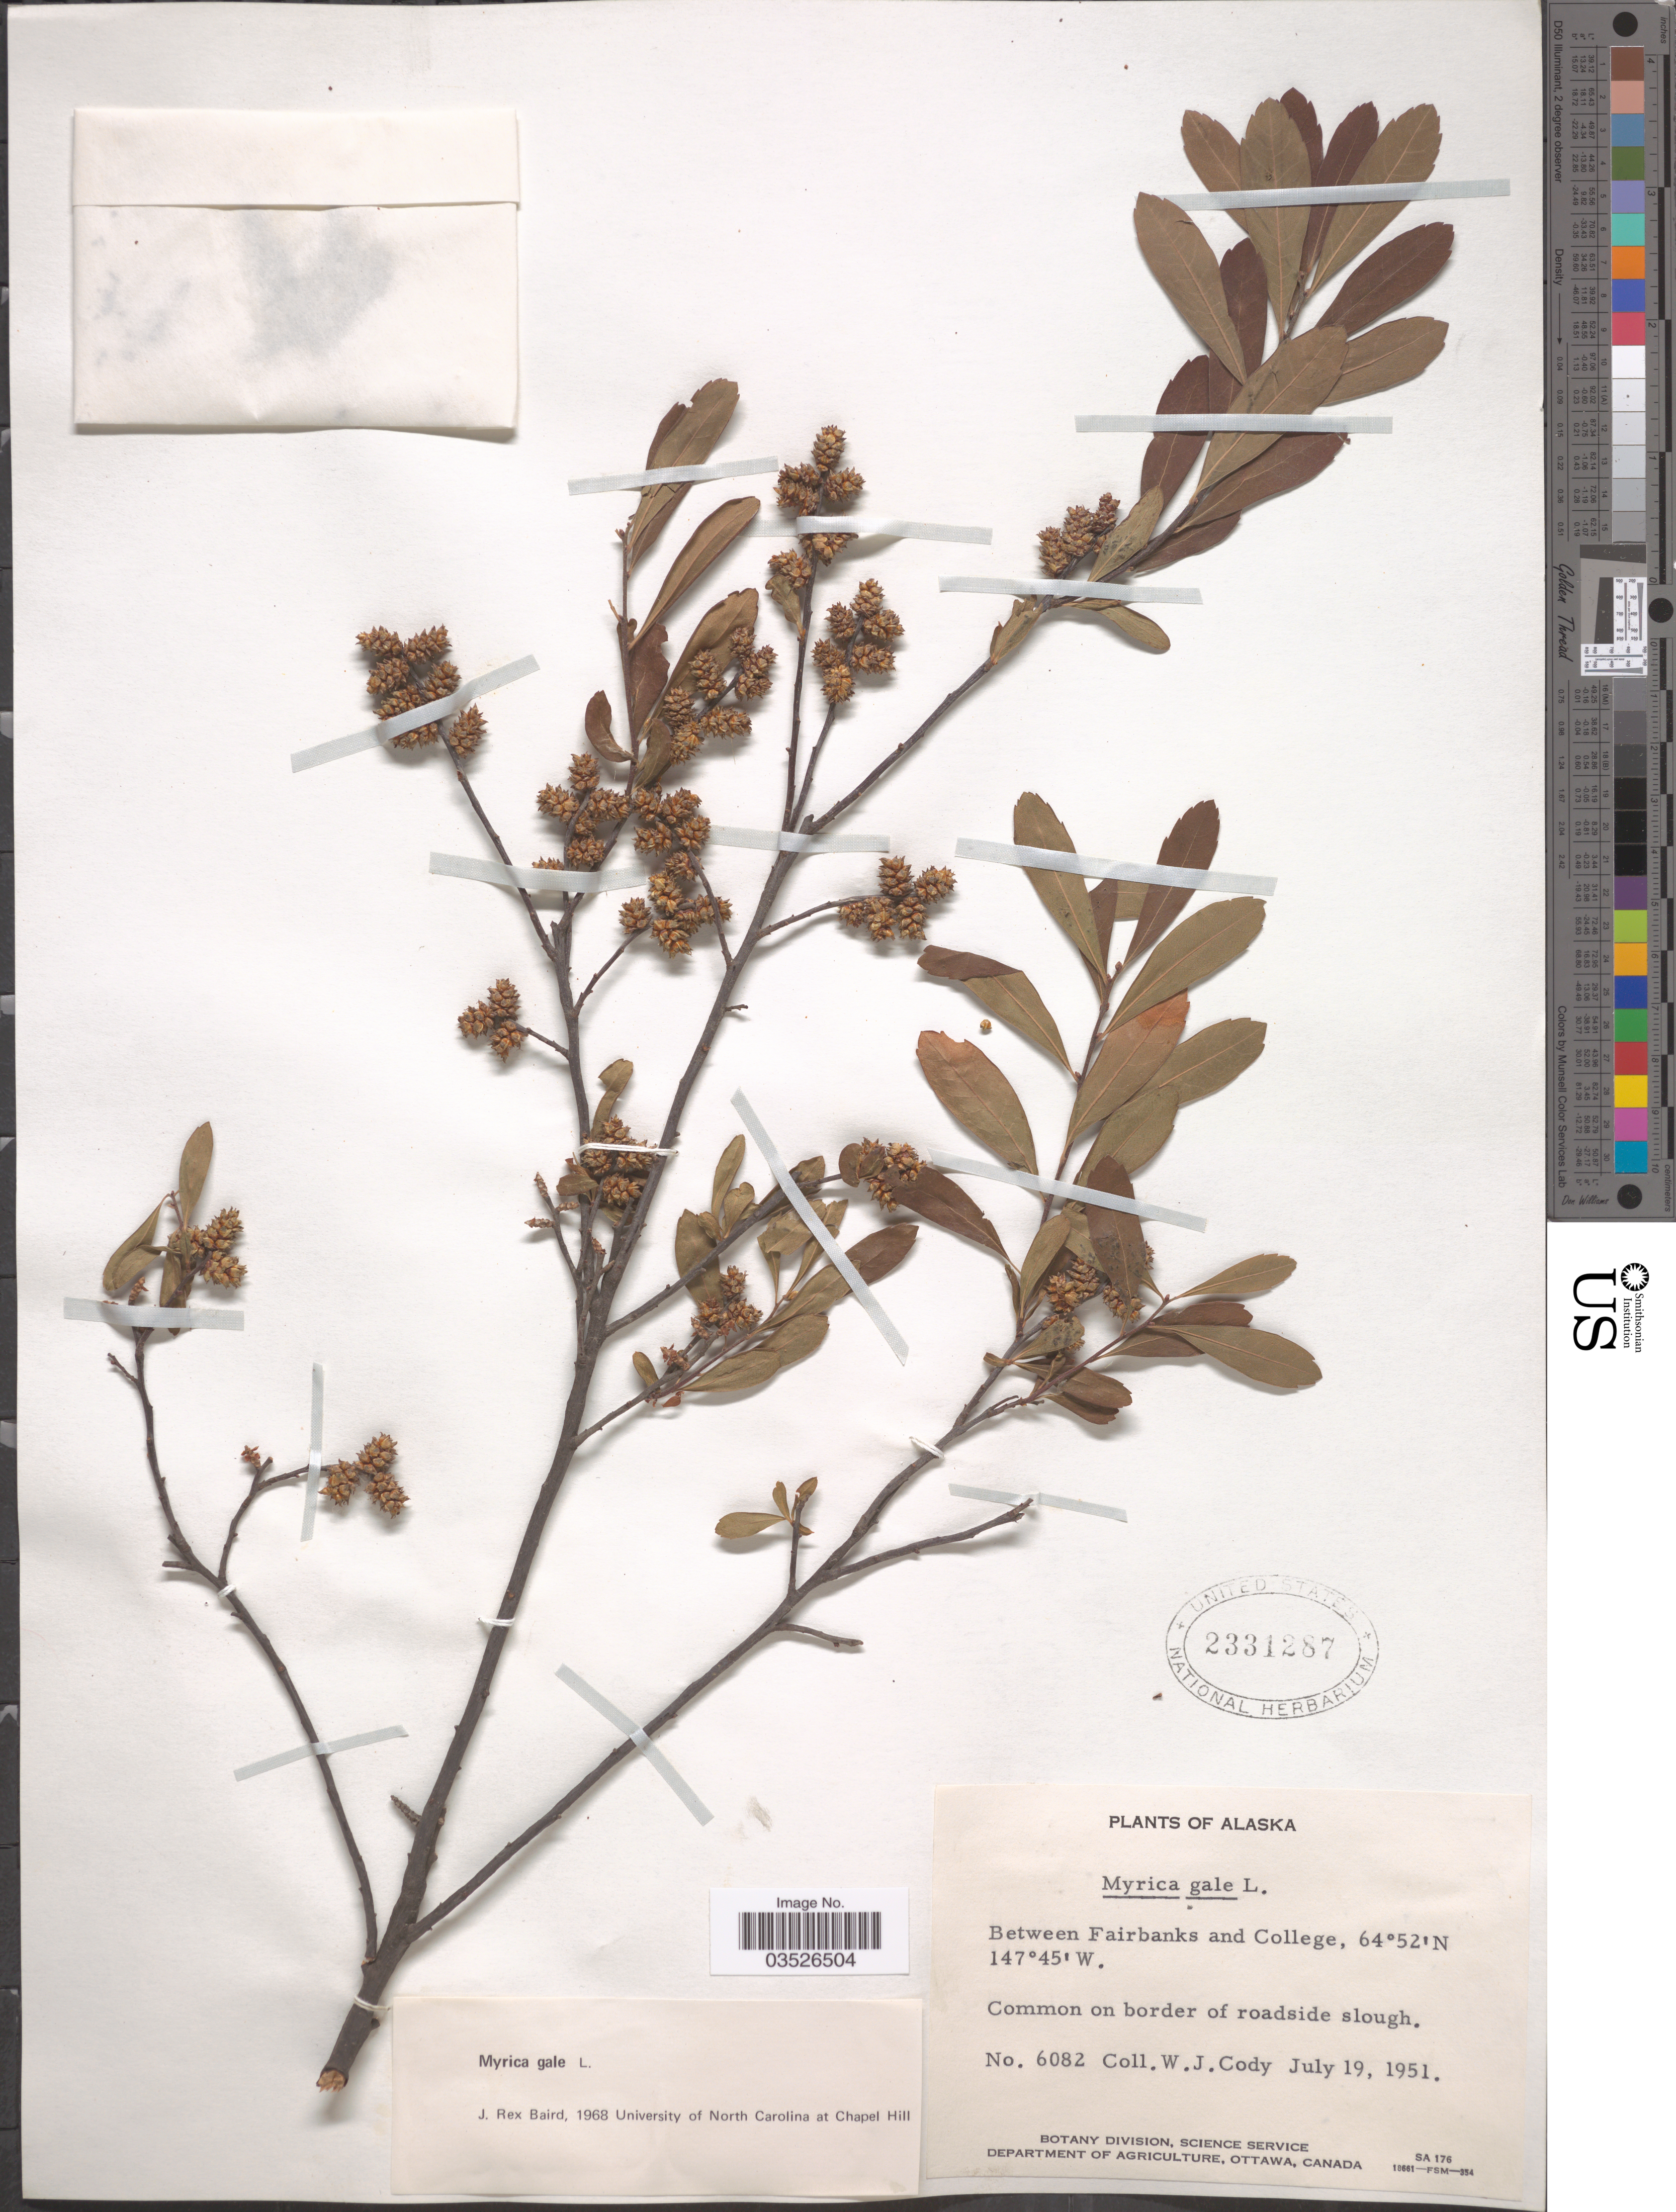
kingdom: Plantae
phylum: Tracheophyta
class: Magnoliopsida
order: Fagales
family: Myricaceae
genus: Myrica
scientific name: Myrica gale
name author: L.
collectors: W. Cody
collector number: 6082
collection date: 1951-07-19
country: United States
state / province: Alaska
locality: Between Fairbanks and College.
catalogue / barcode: US 2331287